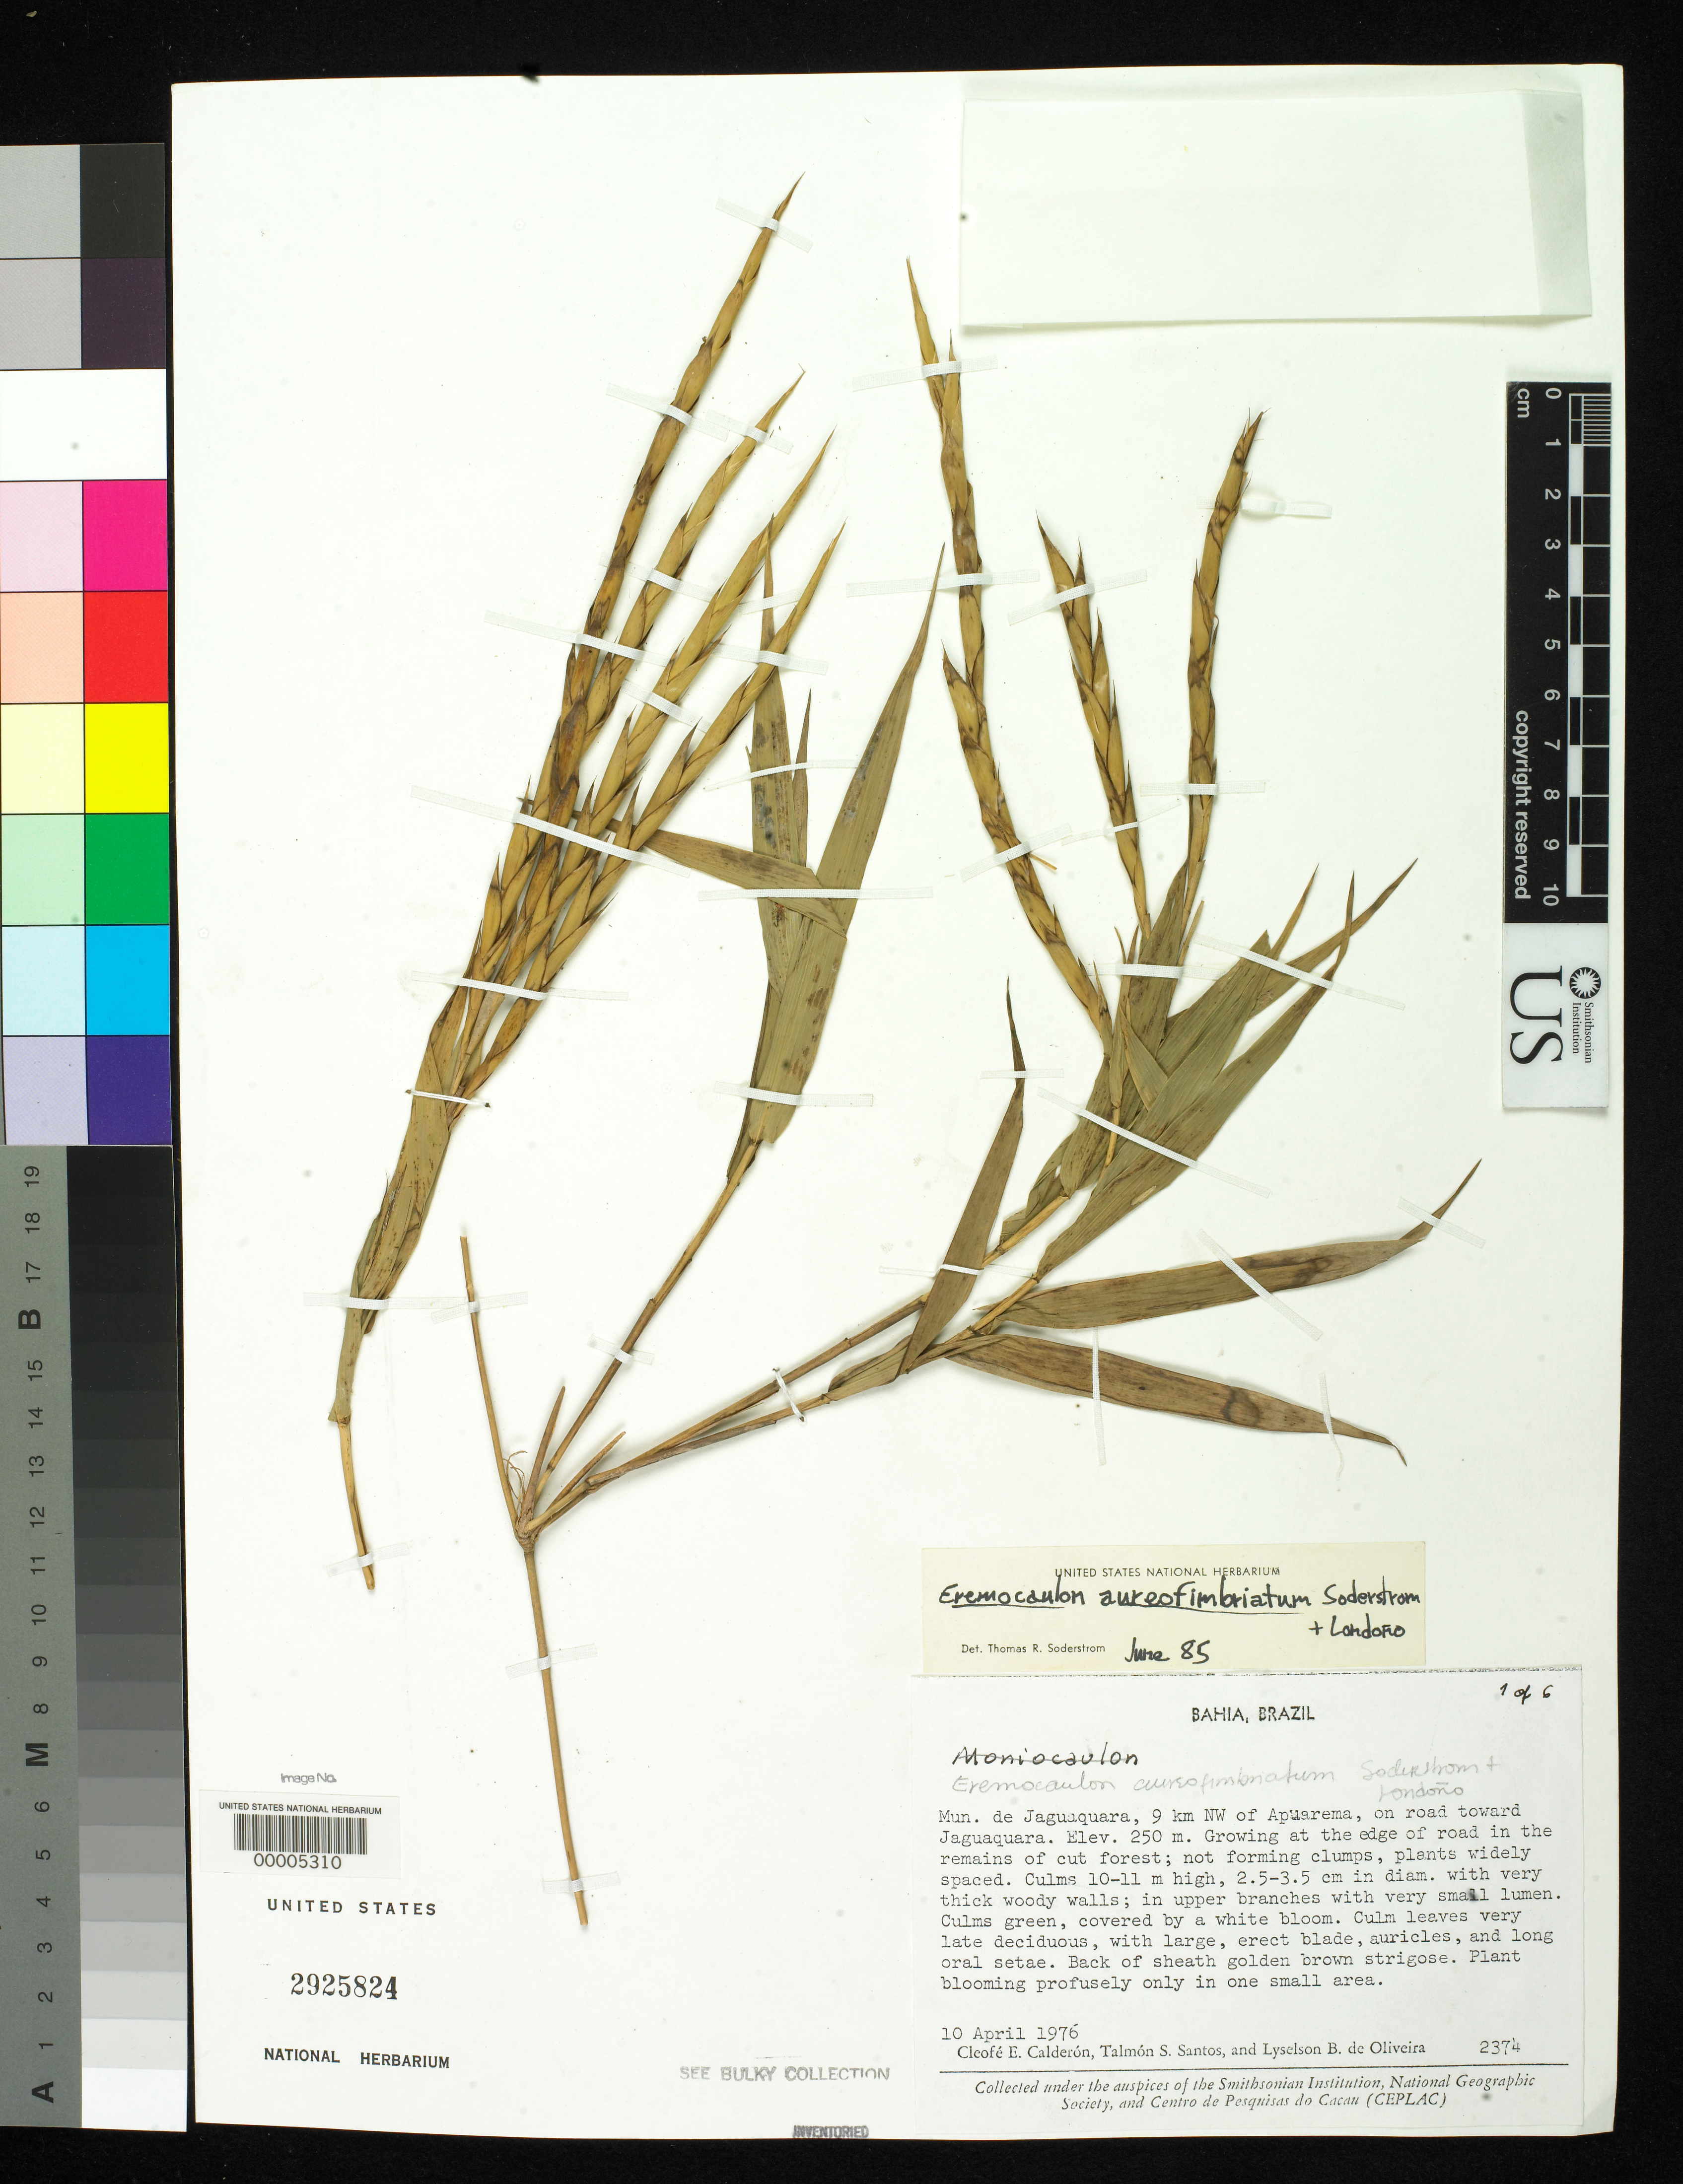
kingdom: Plantae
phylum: Tracheophyta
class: Liliopsida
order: Poales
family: Poaceae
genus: Eremocaulon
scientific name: Eremocaulon aureofimbriatum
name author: Soderstr. & Londoño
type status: Isotype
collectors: C. E. Calderón, T. S. Santos & L. de Oliveira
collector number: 2374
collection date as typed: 10 Apr 1976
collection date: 1976-04-10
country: Brazil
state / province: Bahia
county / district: Jaguaquara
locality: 9 km NW of Apuarema, on rd to Jaguaquara.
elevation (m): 250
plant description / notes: Additional type material filed separately with bulky bamboos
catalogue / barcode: US 2925824